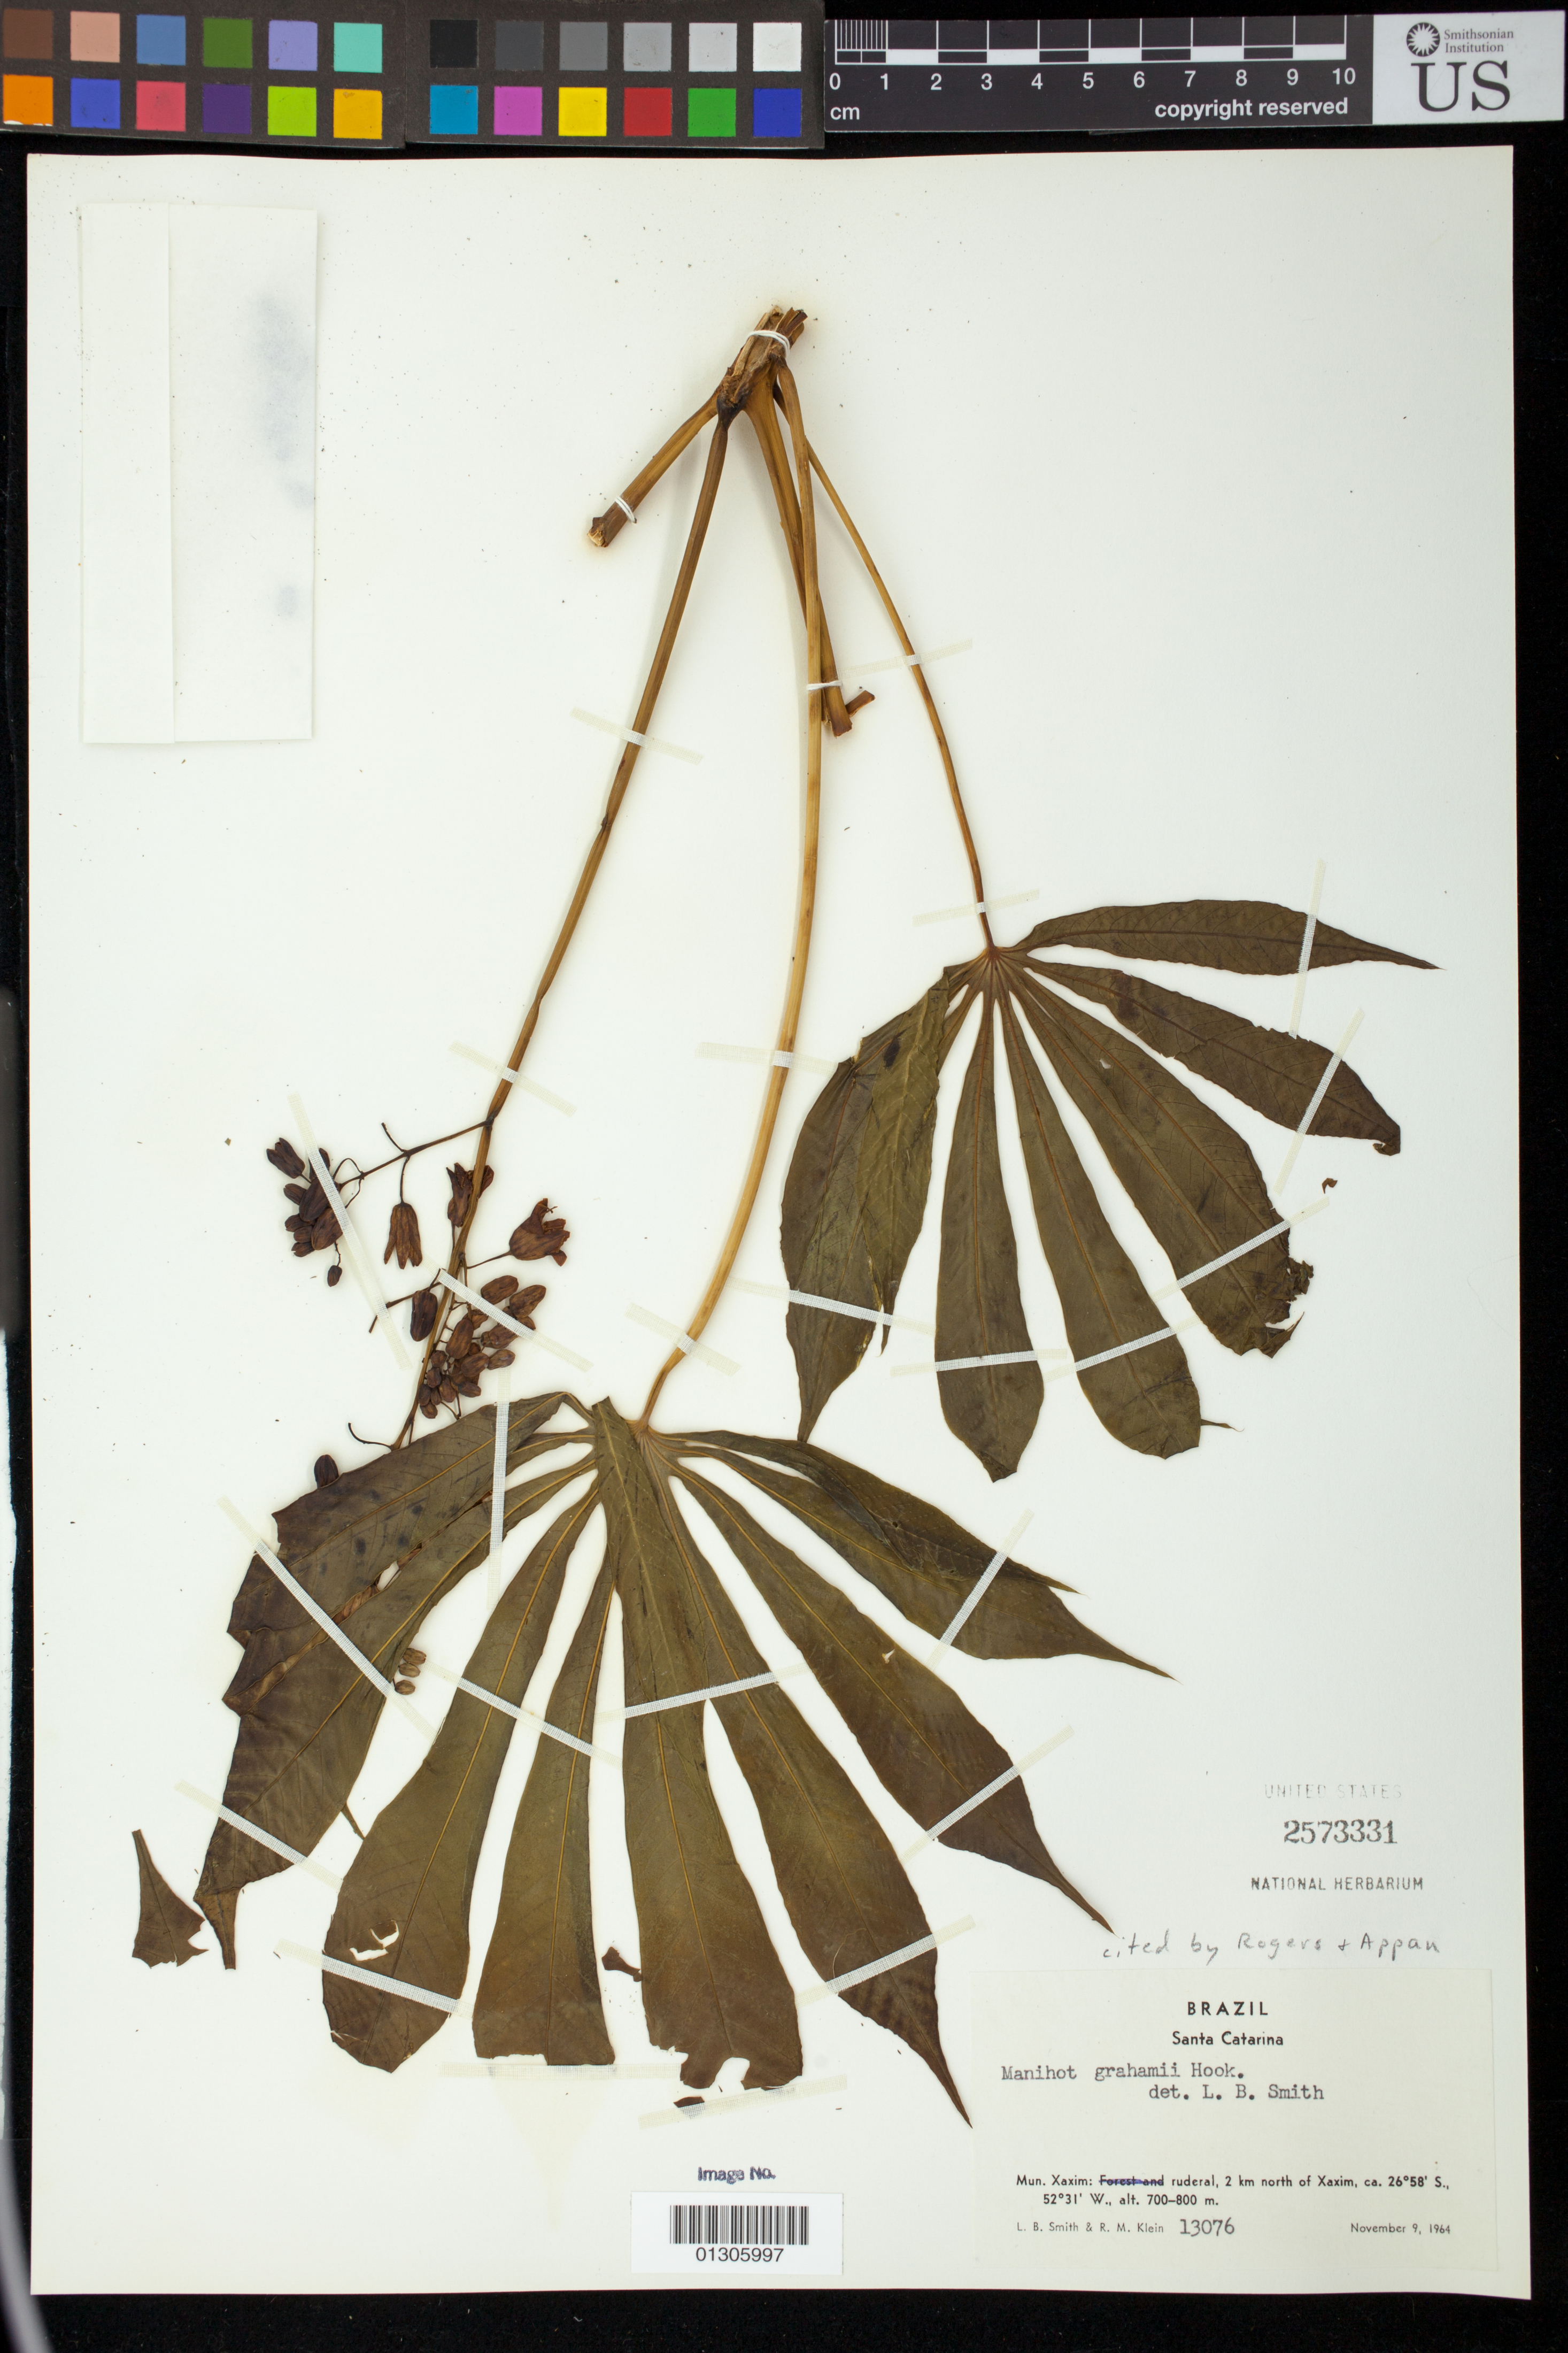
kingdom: Plantae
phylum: Tracheophyta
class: Magnoliopsida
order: Malpighiales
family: Euphorbiaceae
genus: Manihot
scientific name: Manihot guaranitica subsp. guaranitica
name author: Chodat & Hassl.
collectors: L. Smith & R. M. Klein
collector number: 13076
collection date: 1964-09-11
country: Brazil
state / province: Santa Catarina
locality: Mun. Xaxim, ruderal, 2km north of Xaxim, ca.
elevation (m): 700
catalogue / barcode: US 2573331